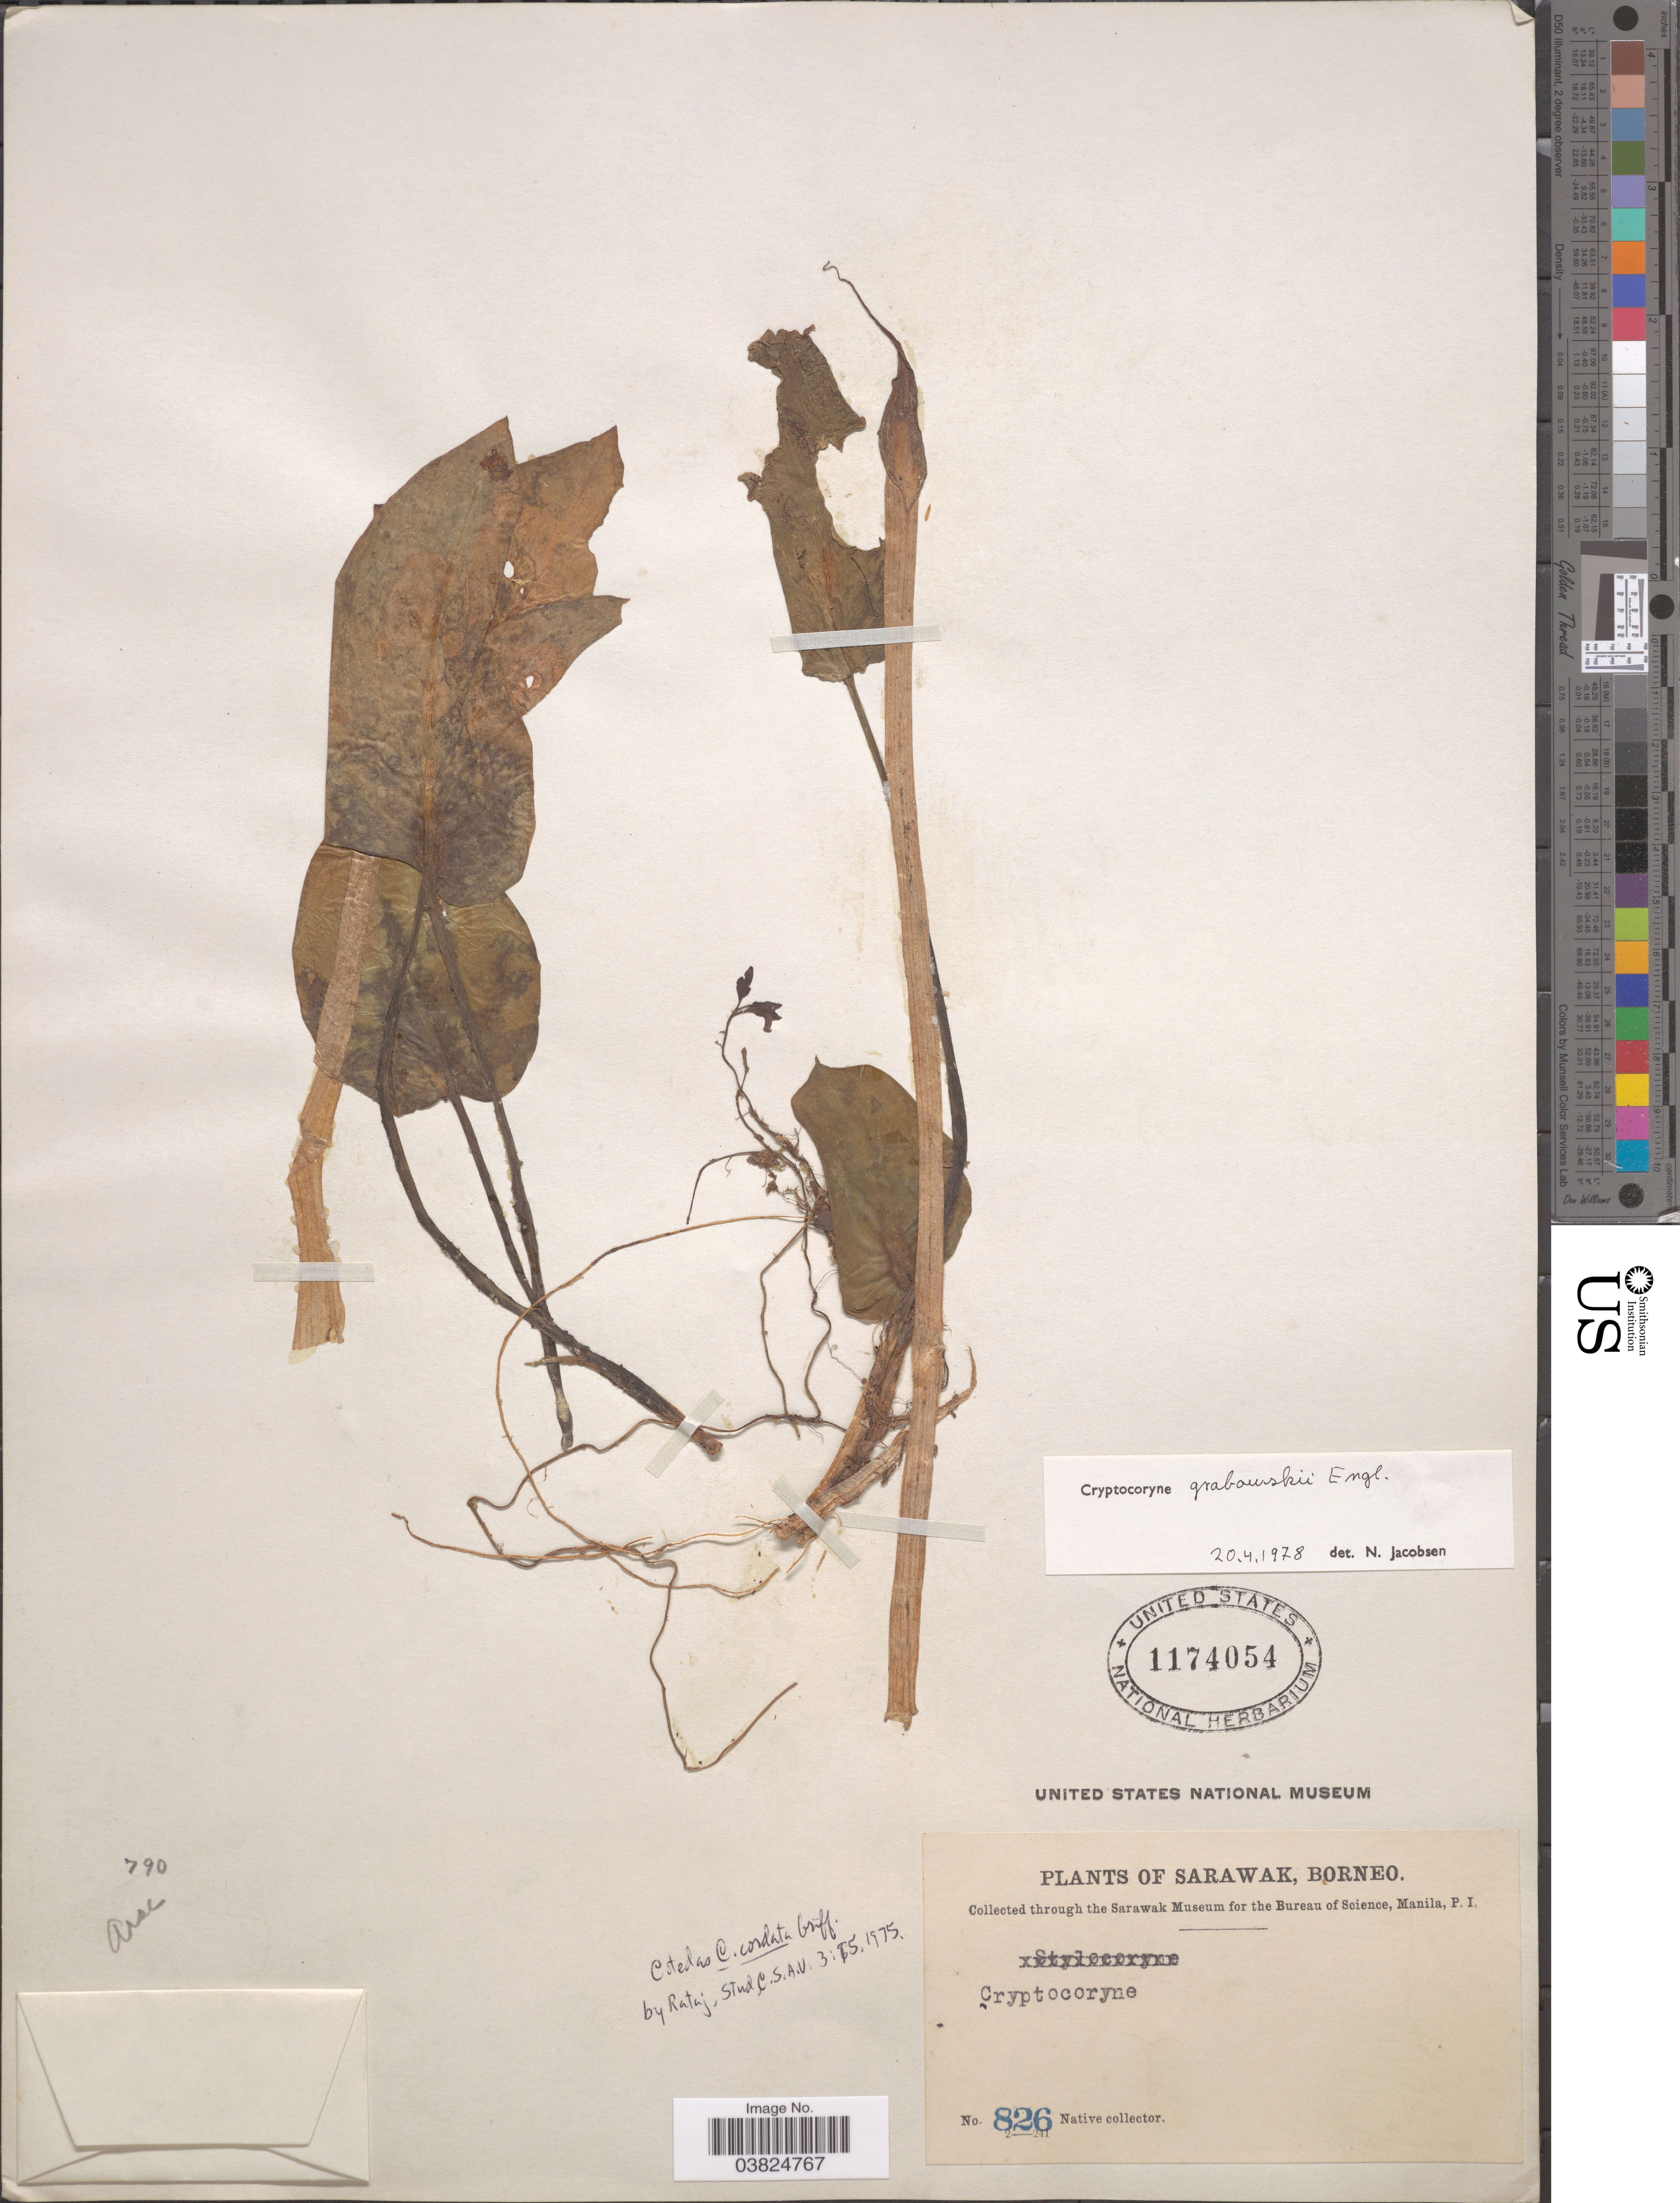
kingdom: Plantae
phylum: Tracheophyta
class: Liliopsida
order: Alismatales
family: Araceae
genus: Cryptocoryne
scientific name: Cryptocoryne grabowskii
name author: Engl.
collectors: Native collector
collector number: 826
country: Malaysia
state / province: Sarawak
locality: Borneo.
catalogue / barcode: US 1174054